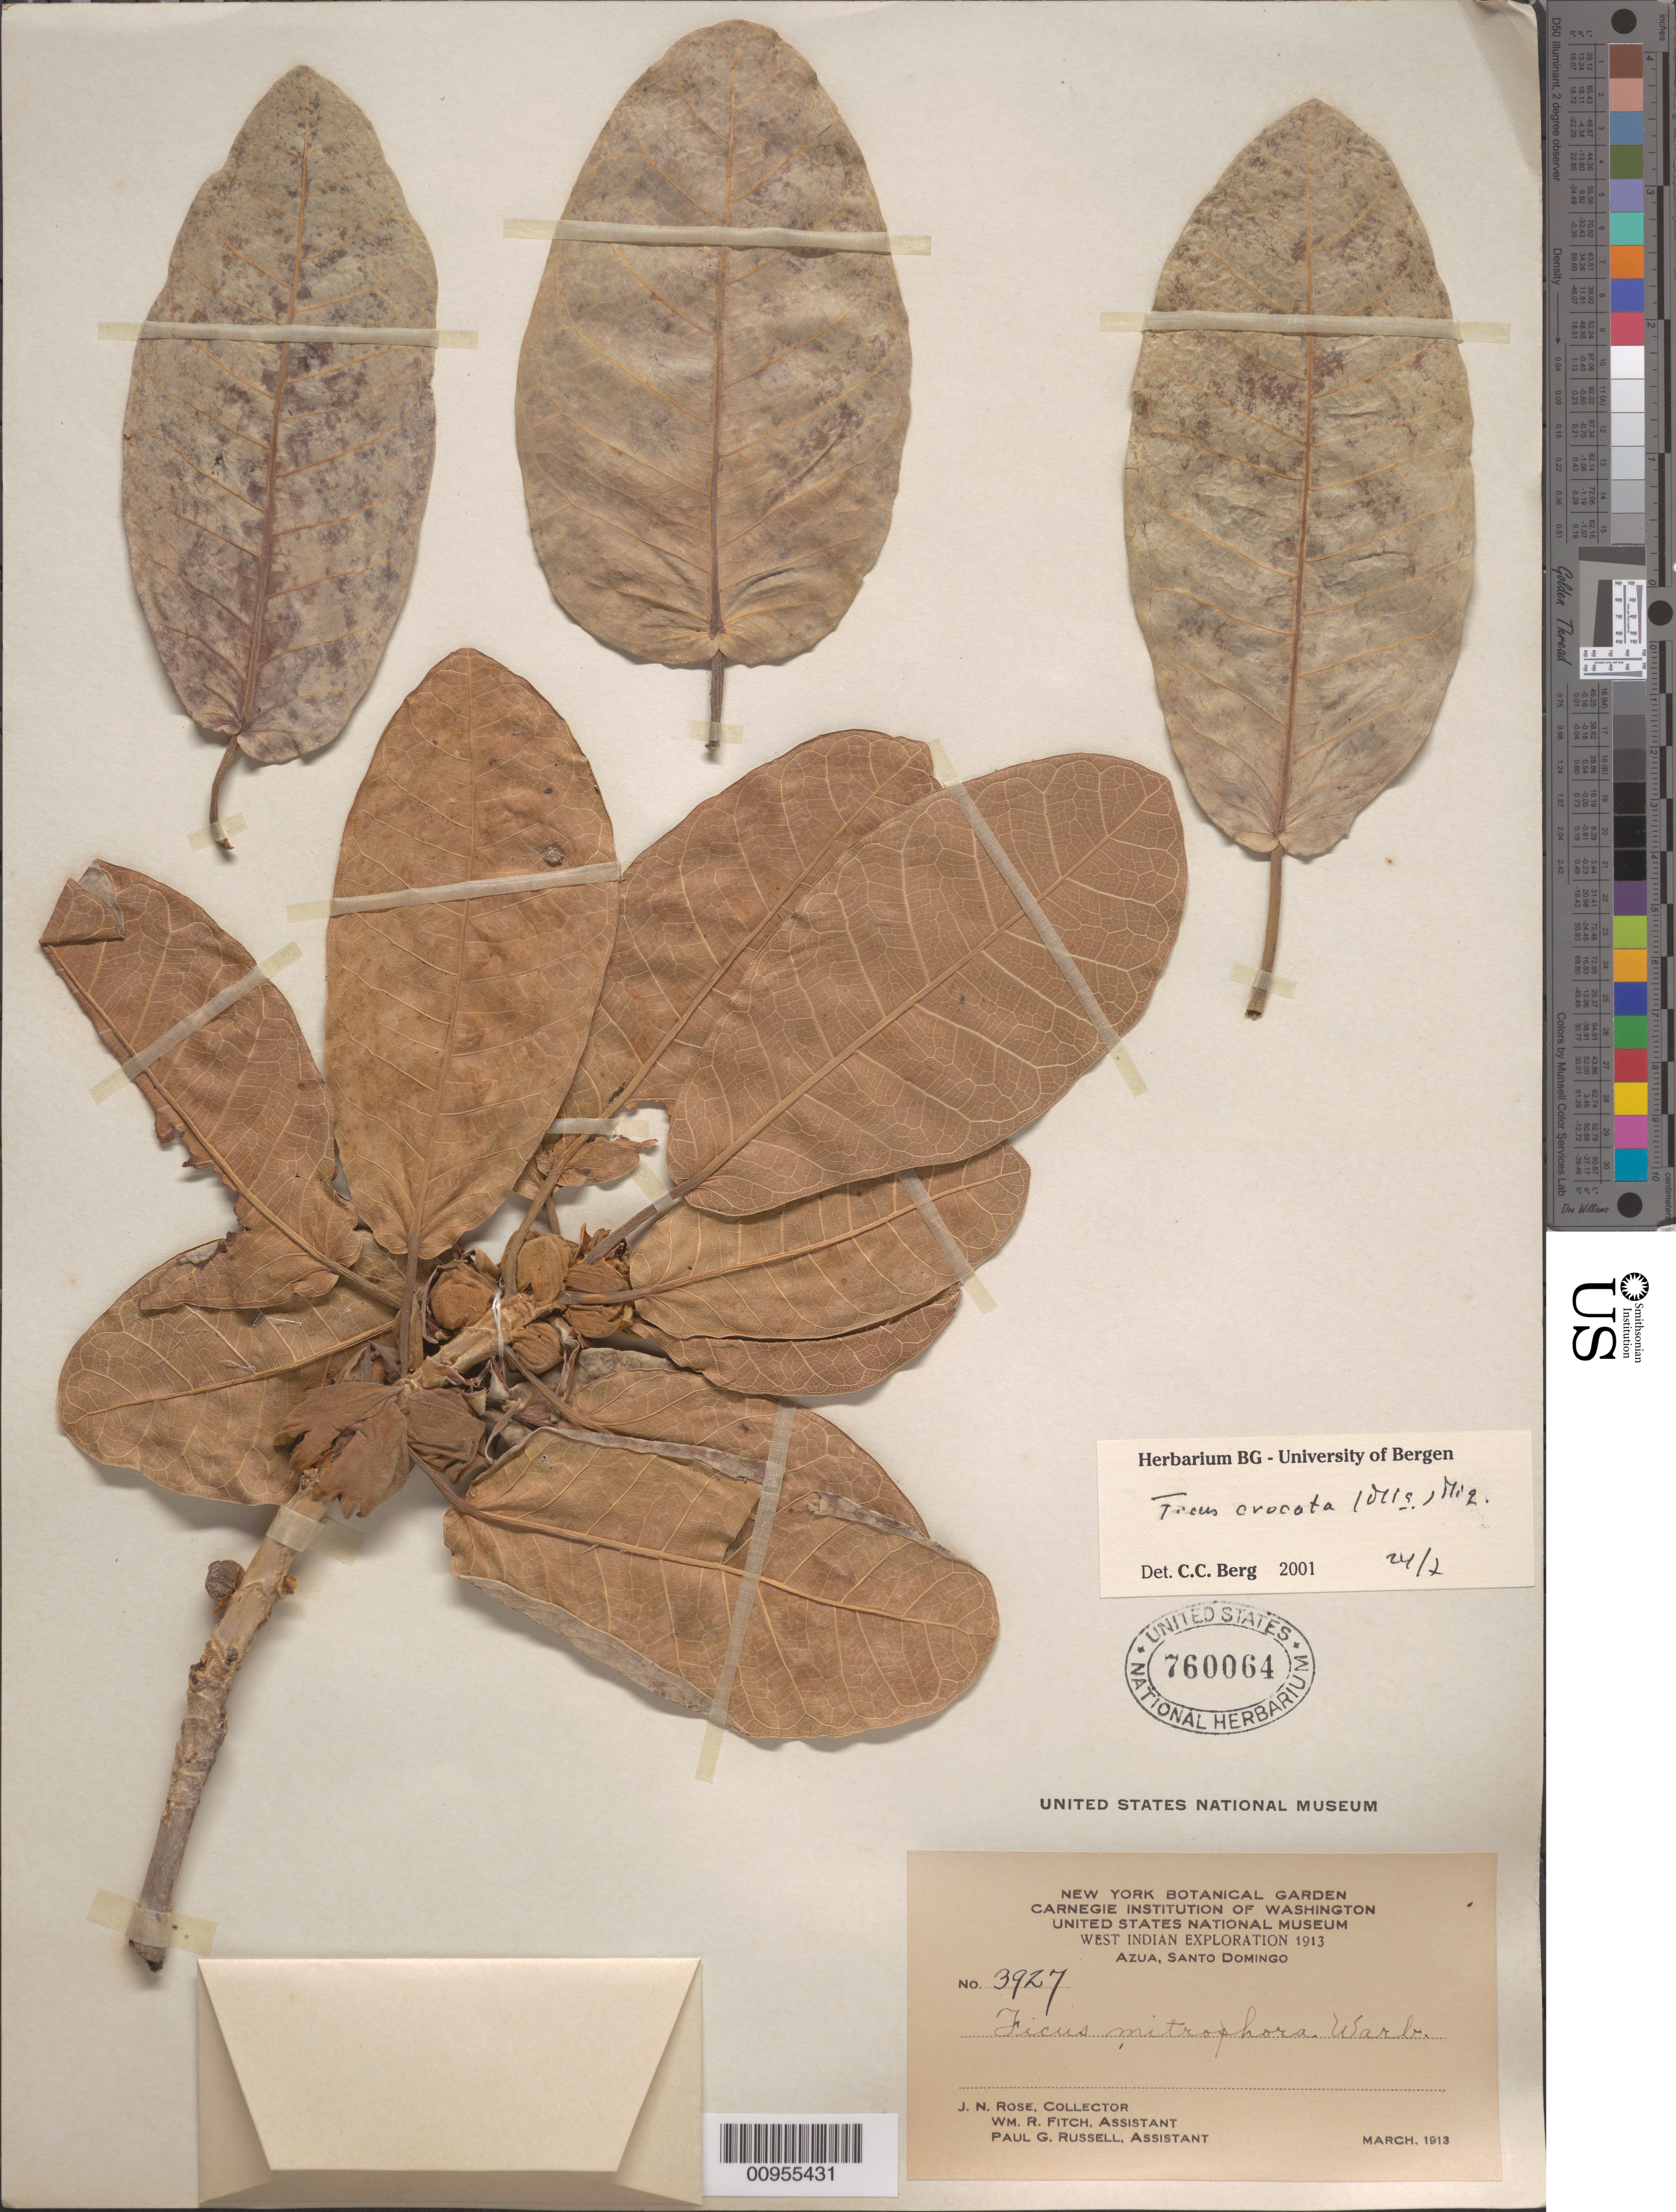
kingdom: Plantae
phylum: Tracheophyta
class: Magnoliopsida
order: Rosales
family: Moraceae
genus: Ficus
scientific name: Ficus crocata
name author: (Miq.) Miq.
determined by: Berg, C. C.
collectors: J. N. Rose, W. R. Fitch & P. G. Russell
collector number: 3927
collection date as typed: Mar 1913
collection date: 1913-03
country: Dominican Republic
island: Hispaniola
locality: Azua, Santo Domingo.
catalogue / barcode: US 760064